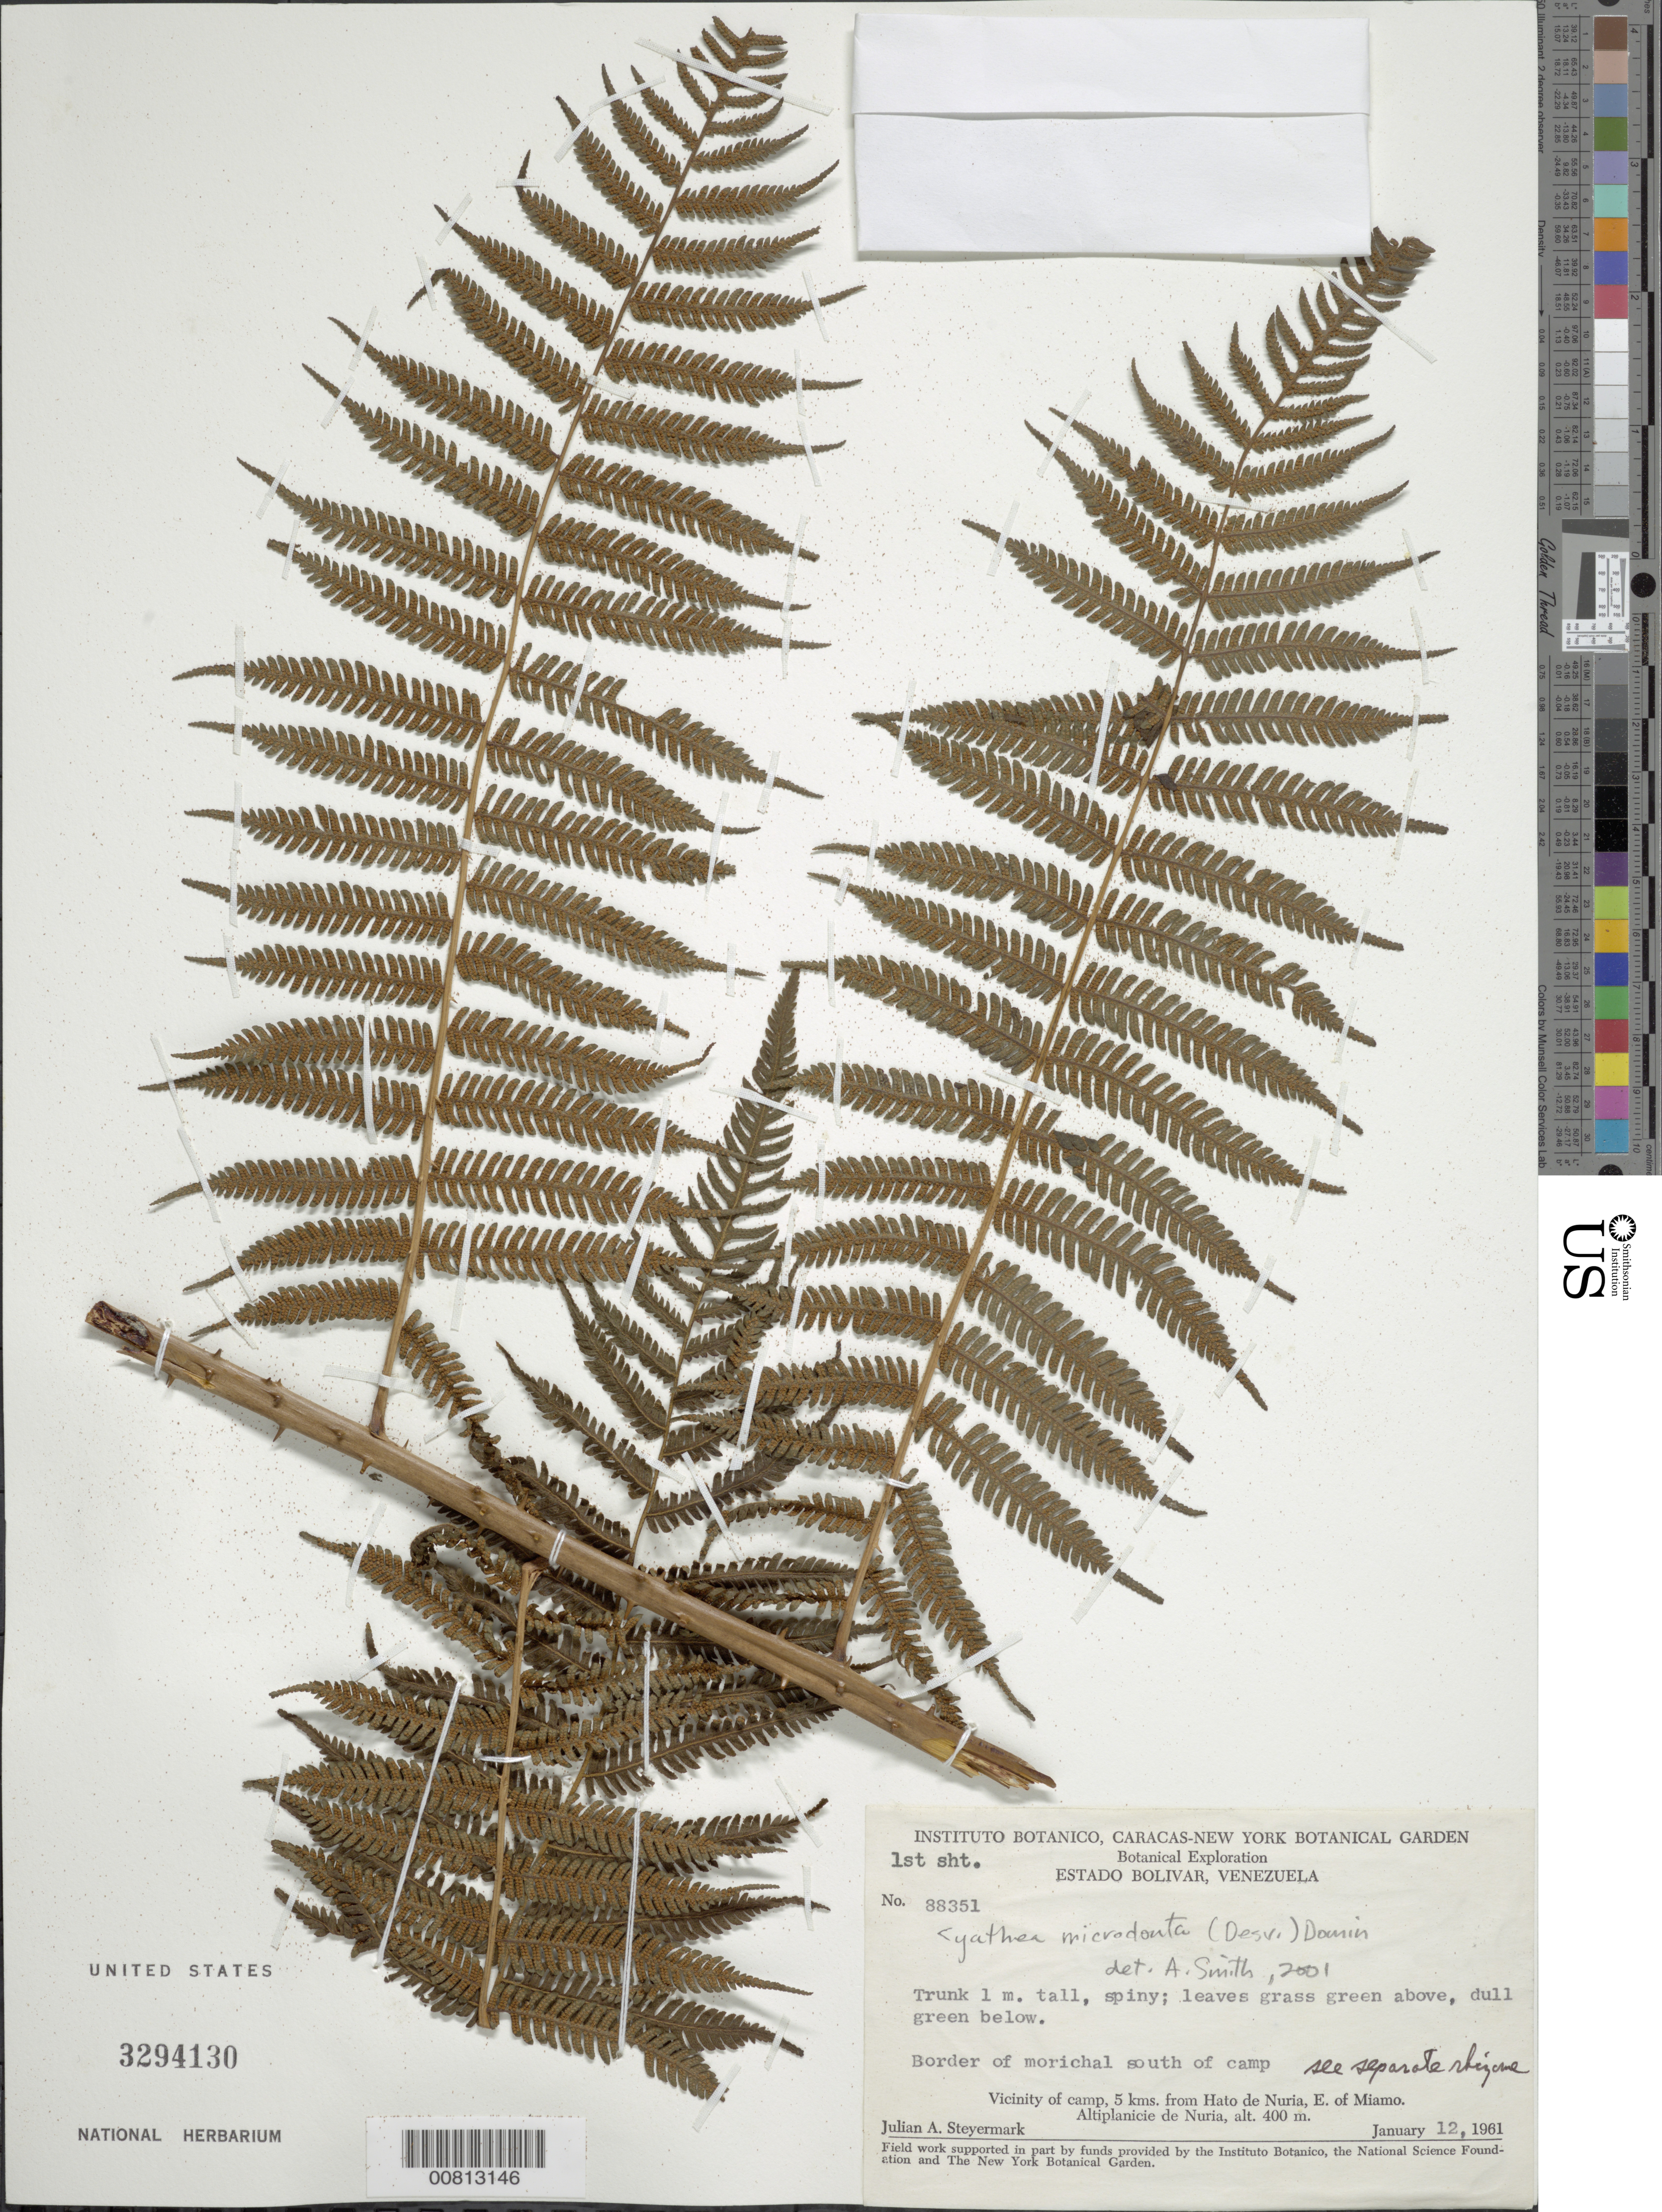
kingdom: Plantae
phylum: Tracheophyta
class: Polypodiopsida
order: Cyatheales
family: Cyatheaceae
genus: Cyathea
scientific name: Cyathea microdonta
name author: (Desv.) Domin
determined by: Smith, Alan R., (UC)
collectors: J. Steyermark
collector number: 88351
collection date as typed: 12-Jan-61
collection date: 1961-01-12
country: Venezuela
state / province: Bolívar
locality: Hato de Nuria, 5 km from; E of Miamo, Altiplanicie de Nuria, vic of camp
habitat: Border of morichal S of camp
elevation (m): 400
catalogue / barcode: US 3294130